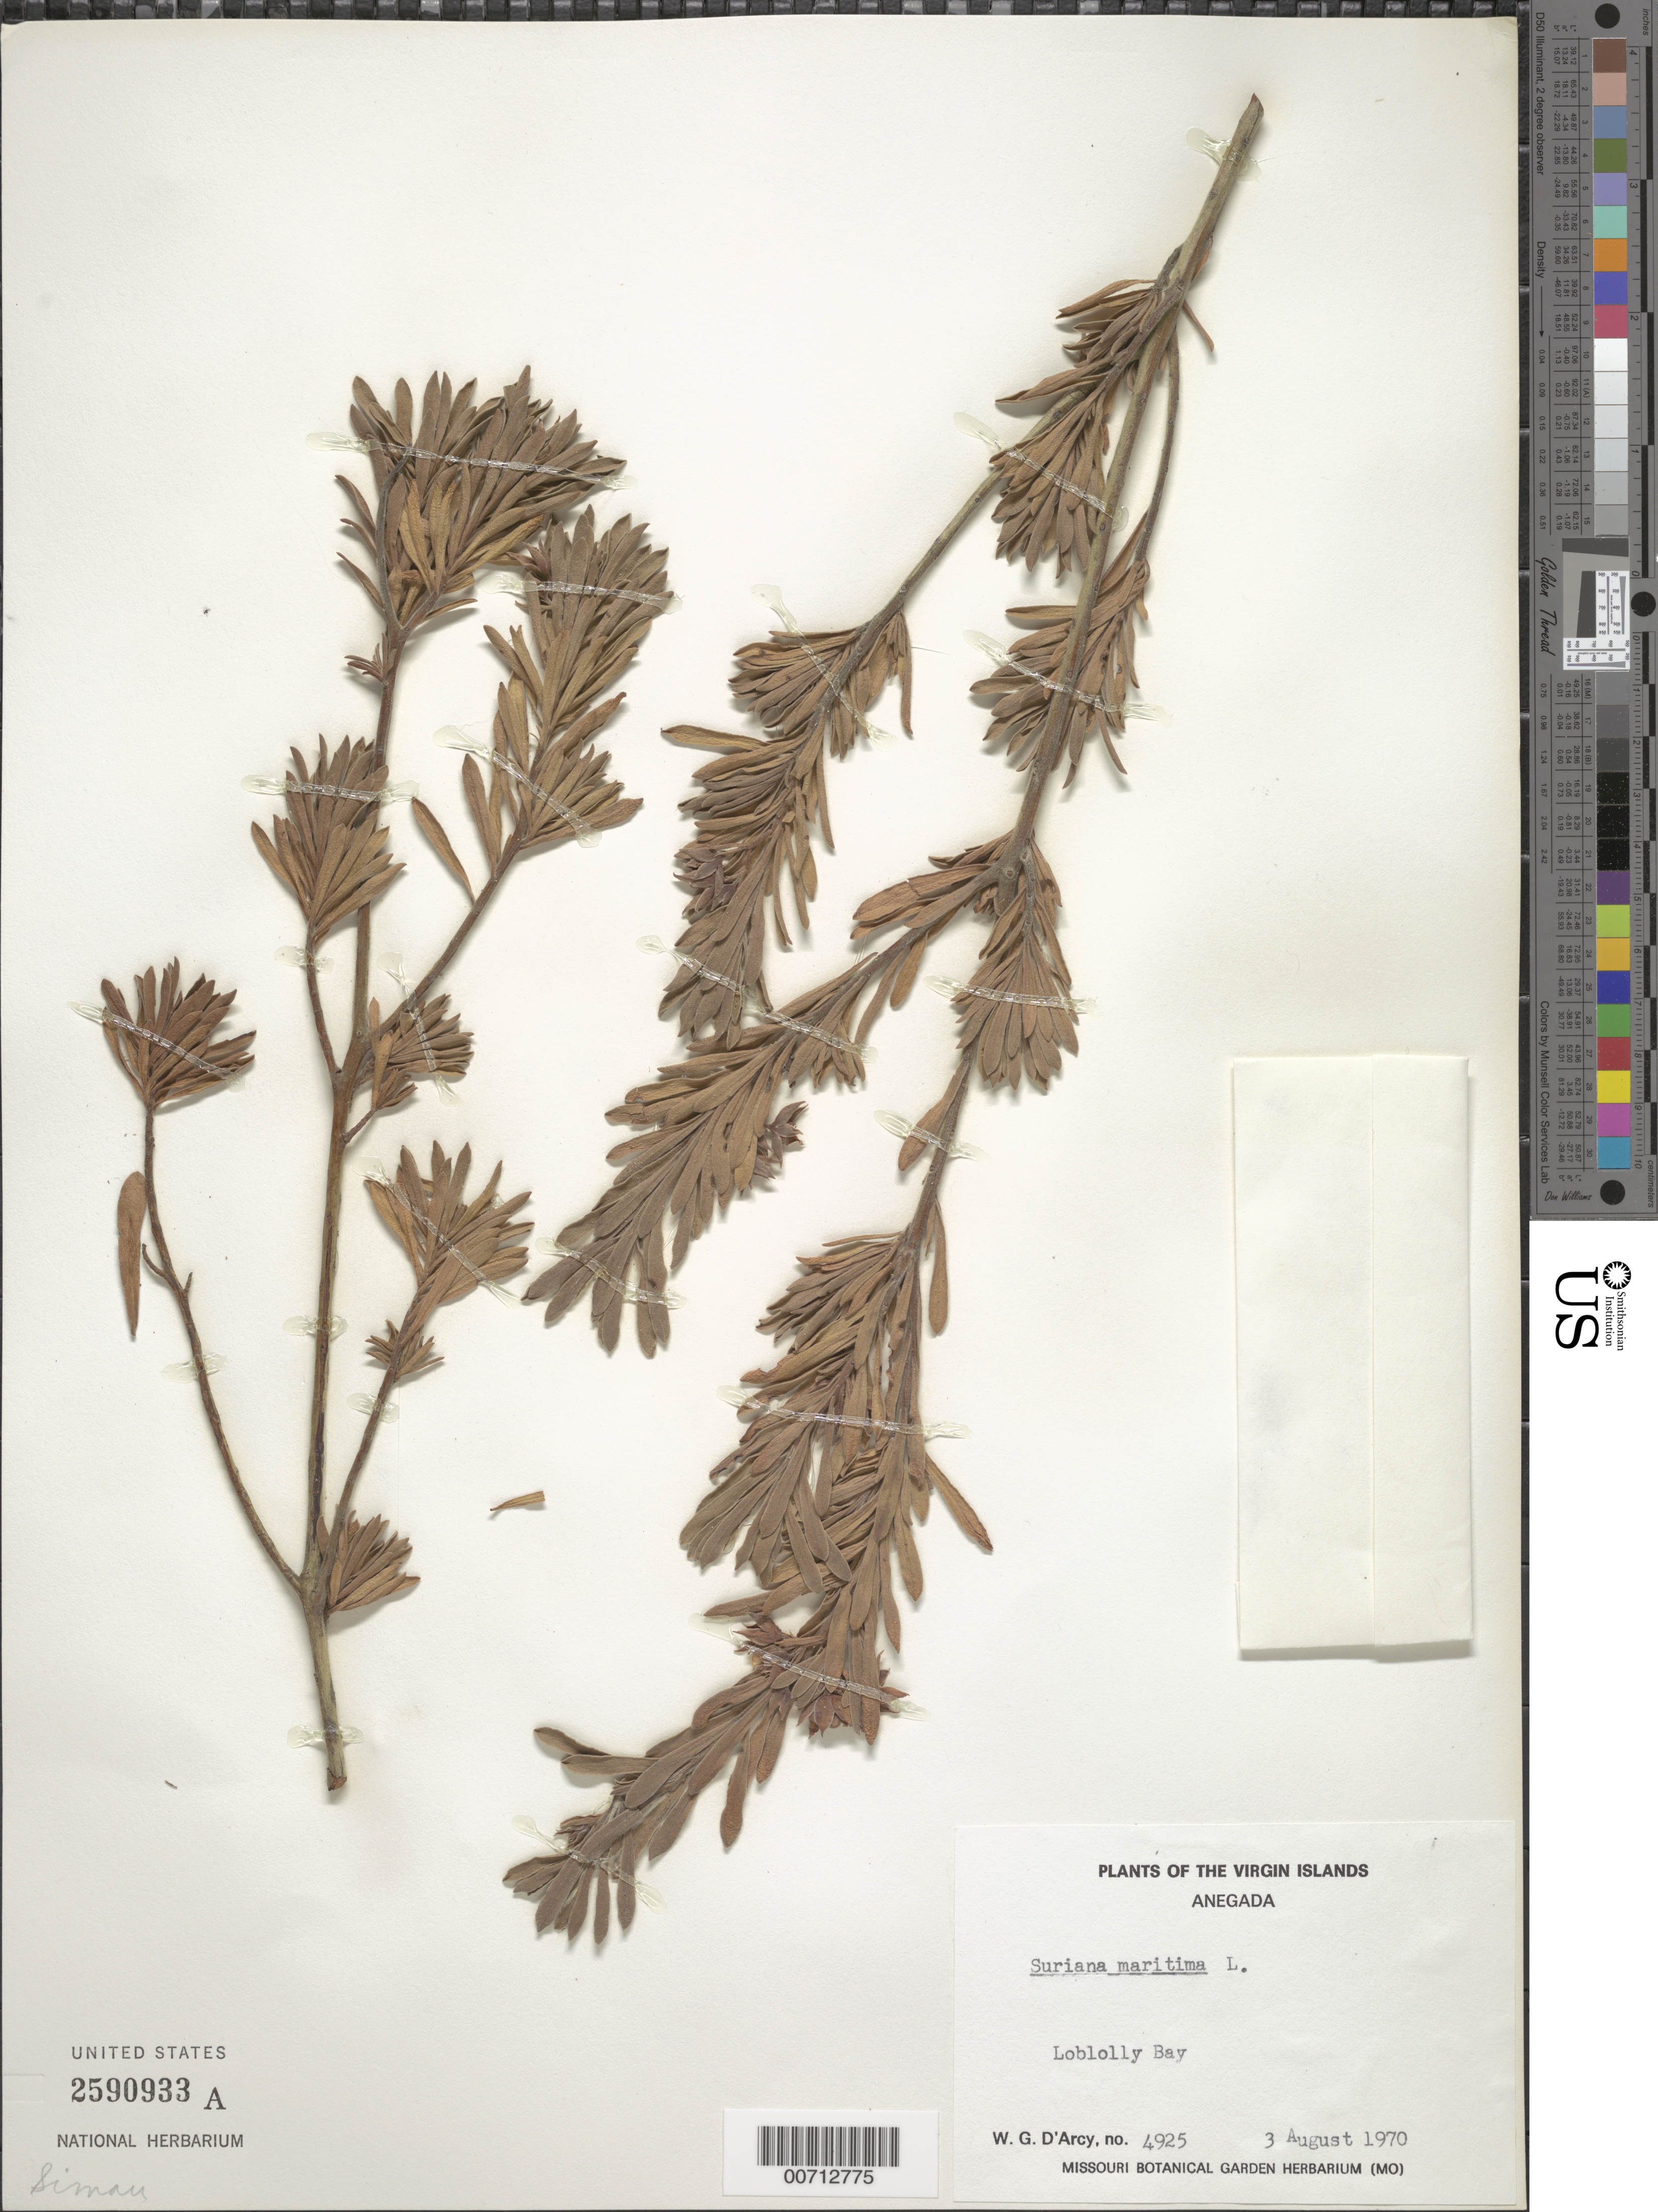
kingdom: Plantae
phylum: Tracheophyta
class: Magnoliopsida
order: Fabales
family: Surianaceae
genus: Suriana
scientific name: Suriana maritima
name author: L.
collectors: W. G. D'Arcy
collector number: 4925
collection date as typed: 03 Aug 1970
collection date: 1970-08-03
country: British Virgin Islands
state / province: Anegada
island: Anegada Island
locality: Loblolly Bay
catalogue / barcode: US 2590933A